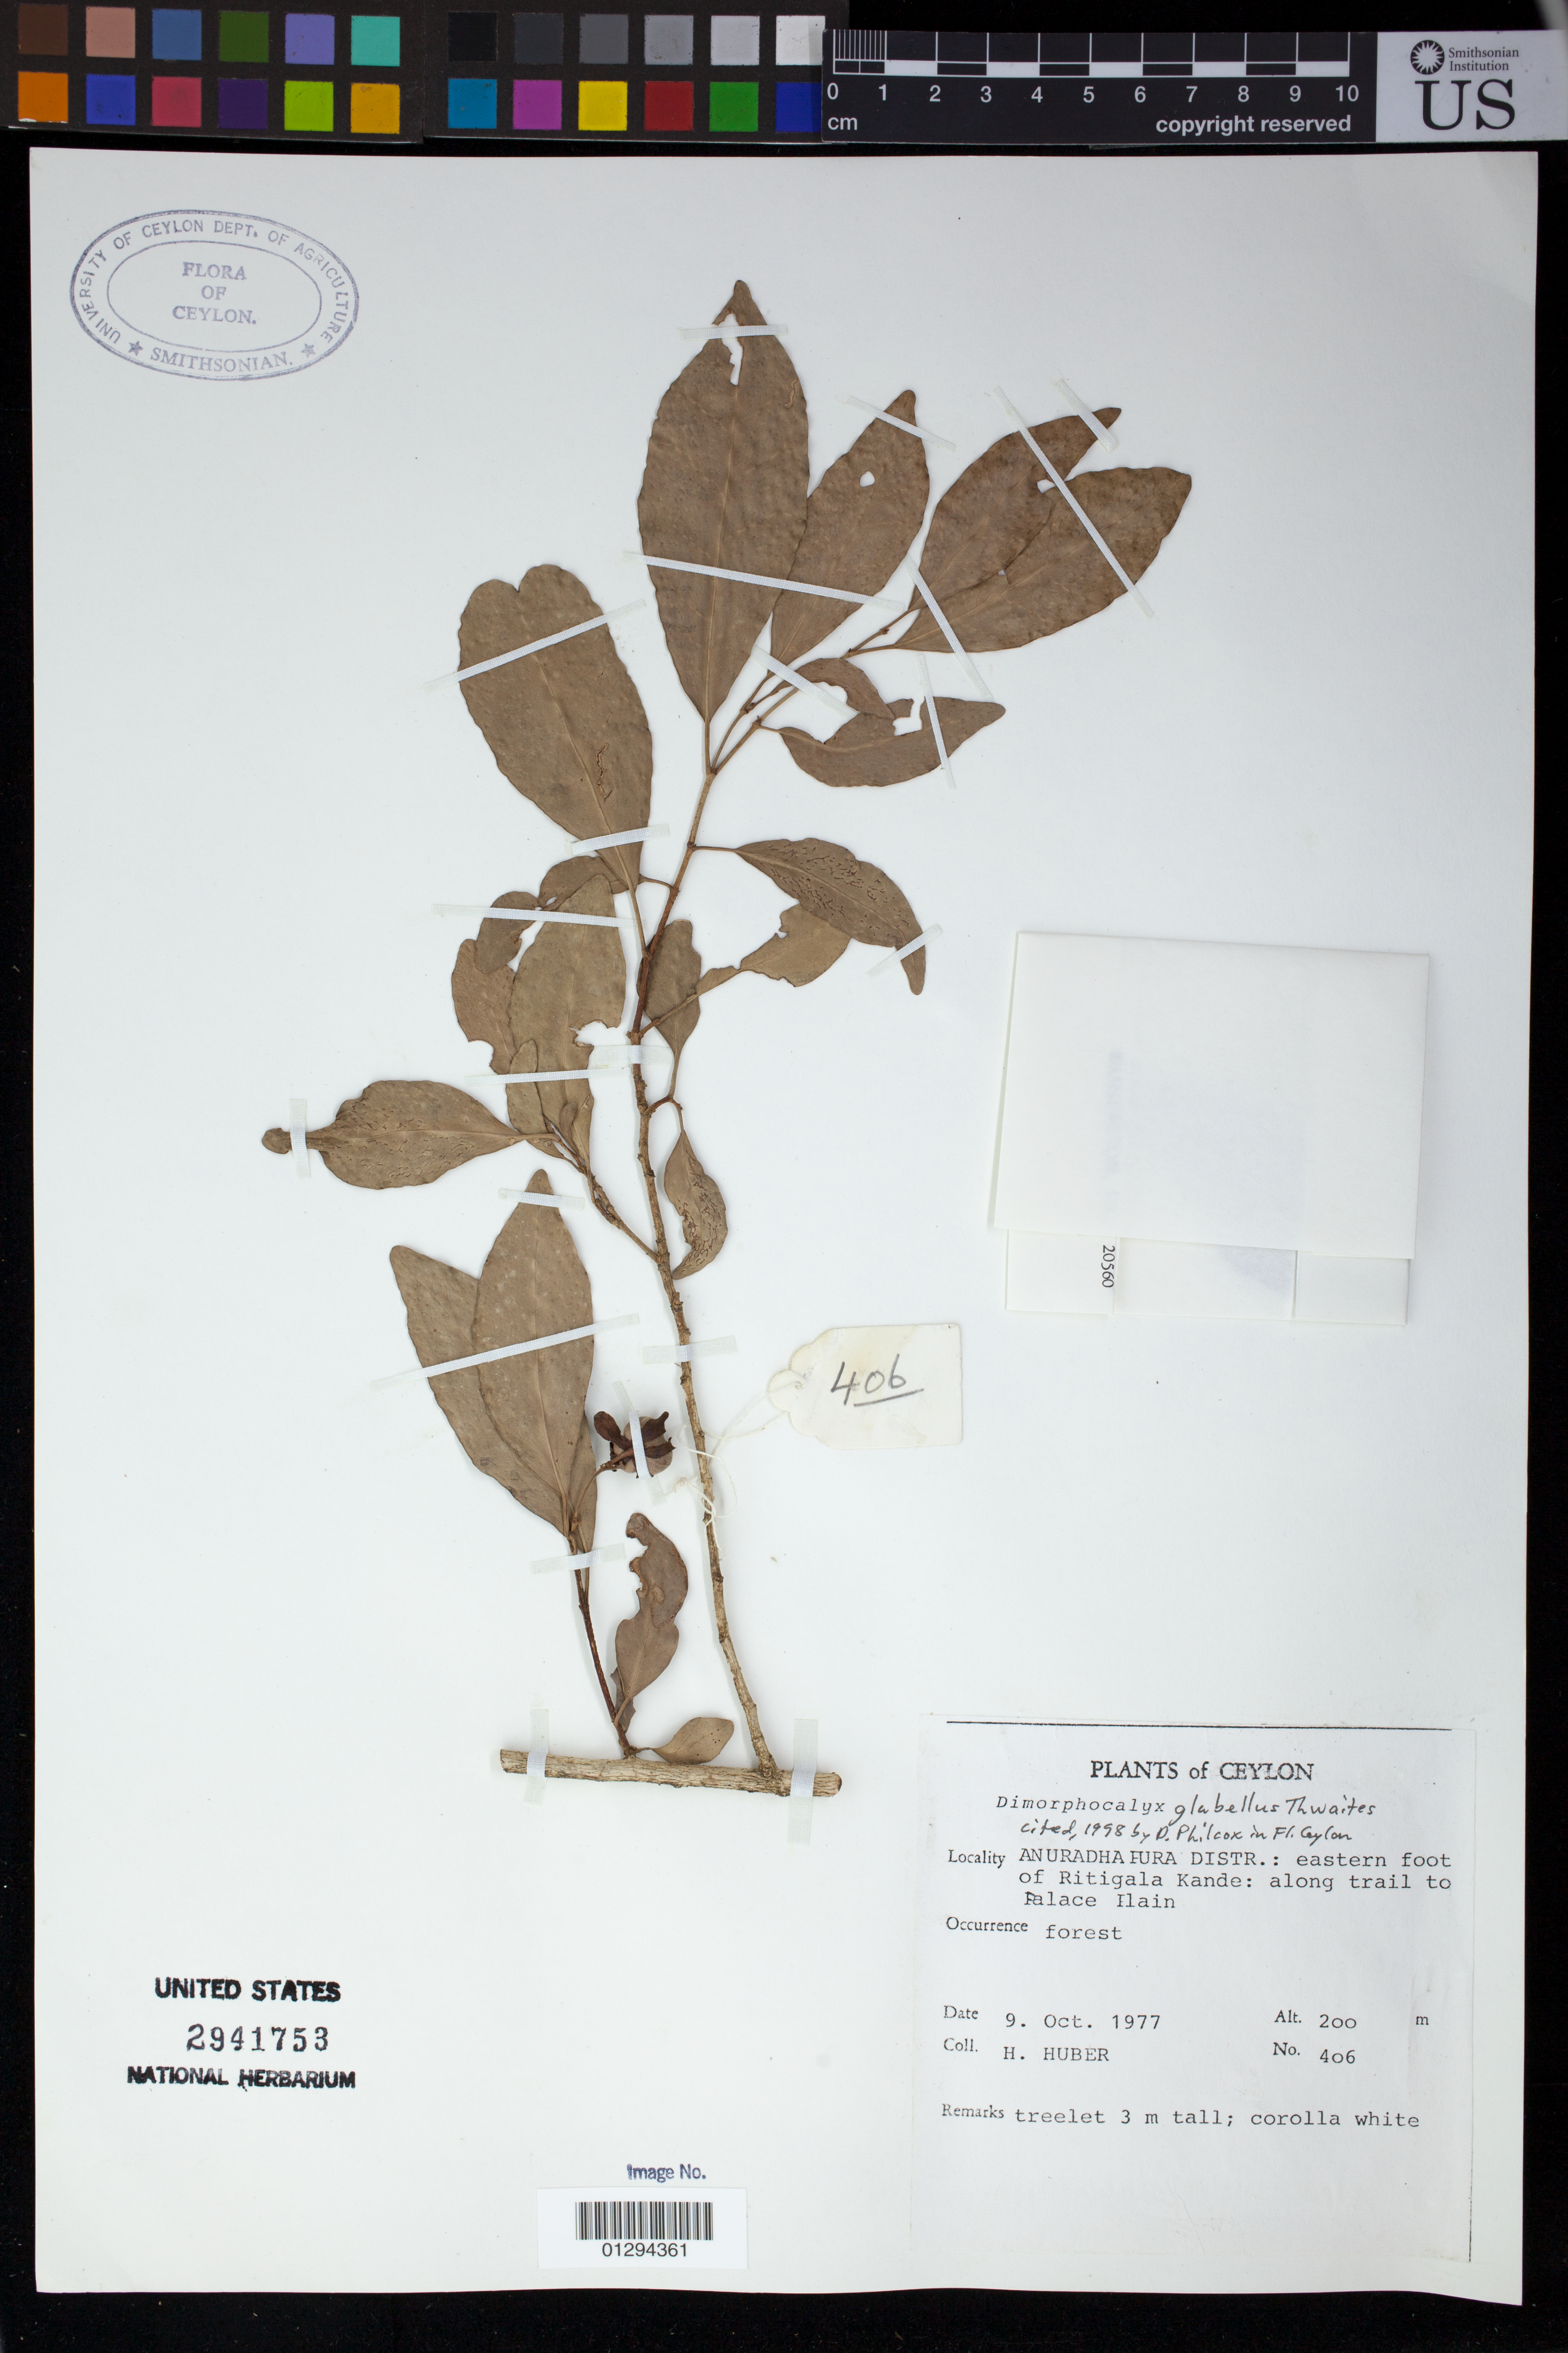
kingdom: Plantae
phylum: Tracheophyta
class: Magnoliopsida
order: Malpighiales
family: Euphorbiaceae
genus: Dimorphocalyx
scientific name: Dimorphocalyx glabellus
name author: Thwaites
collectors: H. Huber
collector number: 406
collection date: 1977-10-09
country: Sri Lanka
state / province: North Central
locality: Anuradhapura Distr: eastern foot of Ritigala Kande: Along trail to Palace Ilain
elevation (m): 200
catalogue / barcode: US 2941753